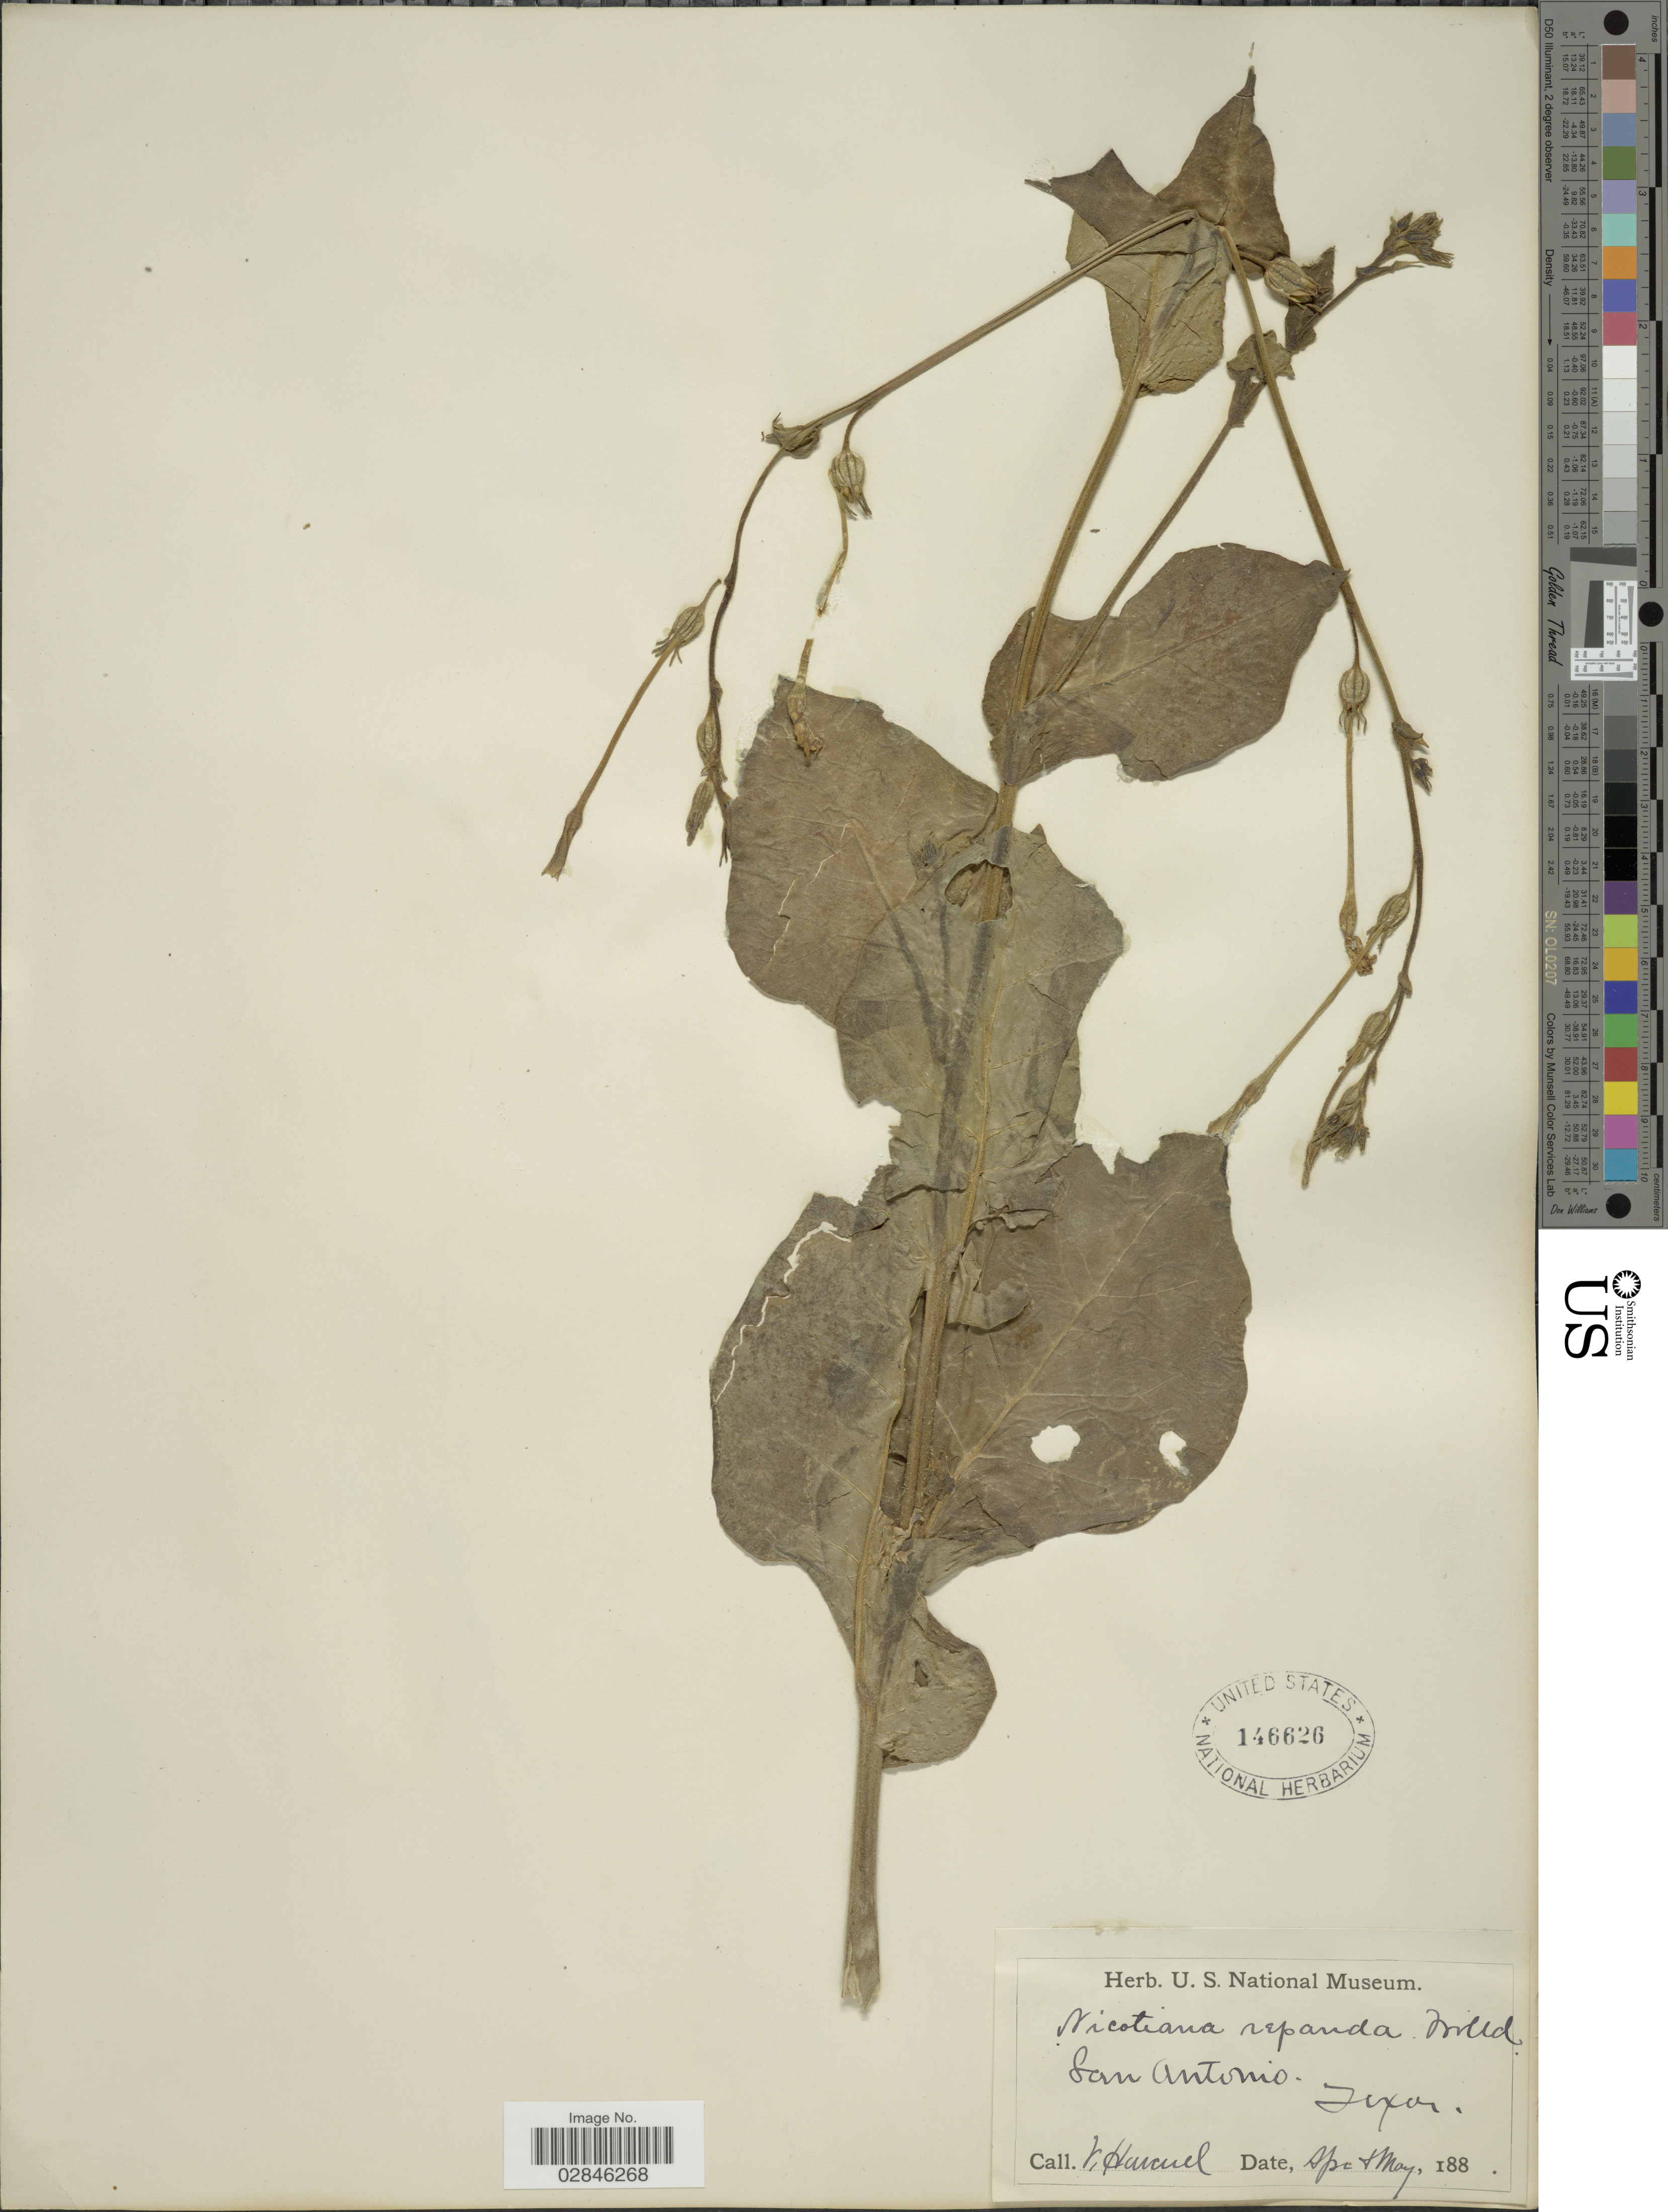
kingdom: Plantae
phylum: Tracheophyta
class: Magnoliopsida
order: Solanales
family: Solanaceae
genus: Nicotiana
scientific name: Nicotiana repanda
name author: Willd. ex Lehm.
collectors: V. Harcuel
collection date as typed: Apr+May, 188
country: United States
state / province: Texas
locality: San Antonio.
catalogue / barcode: US 146626